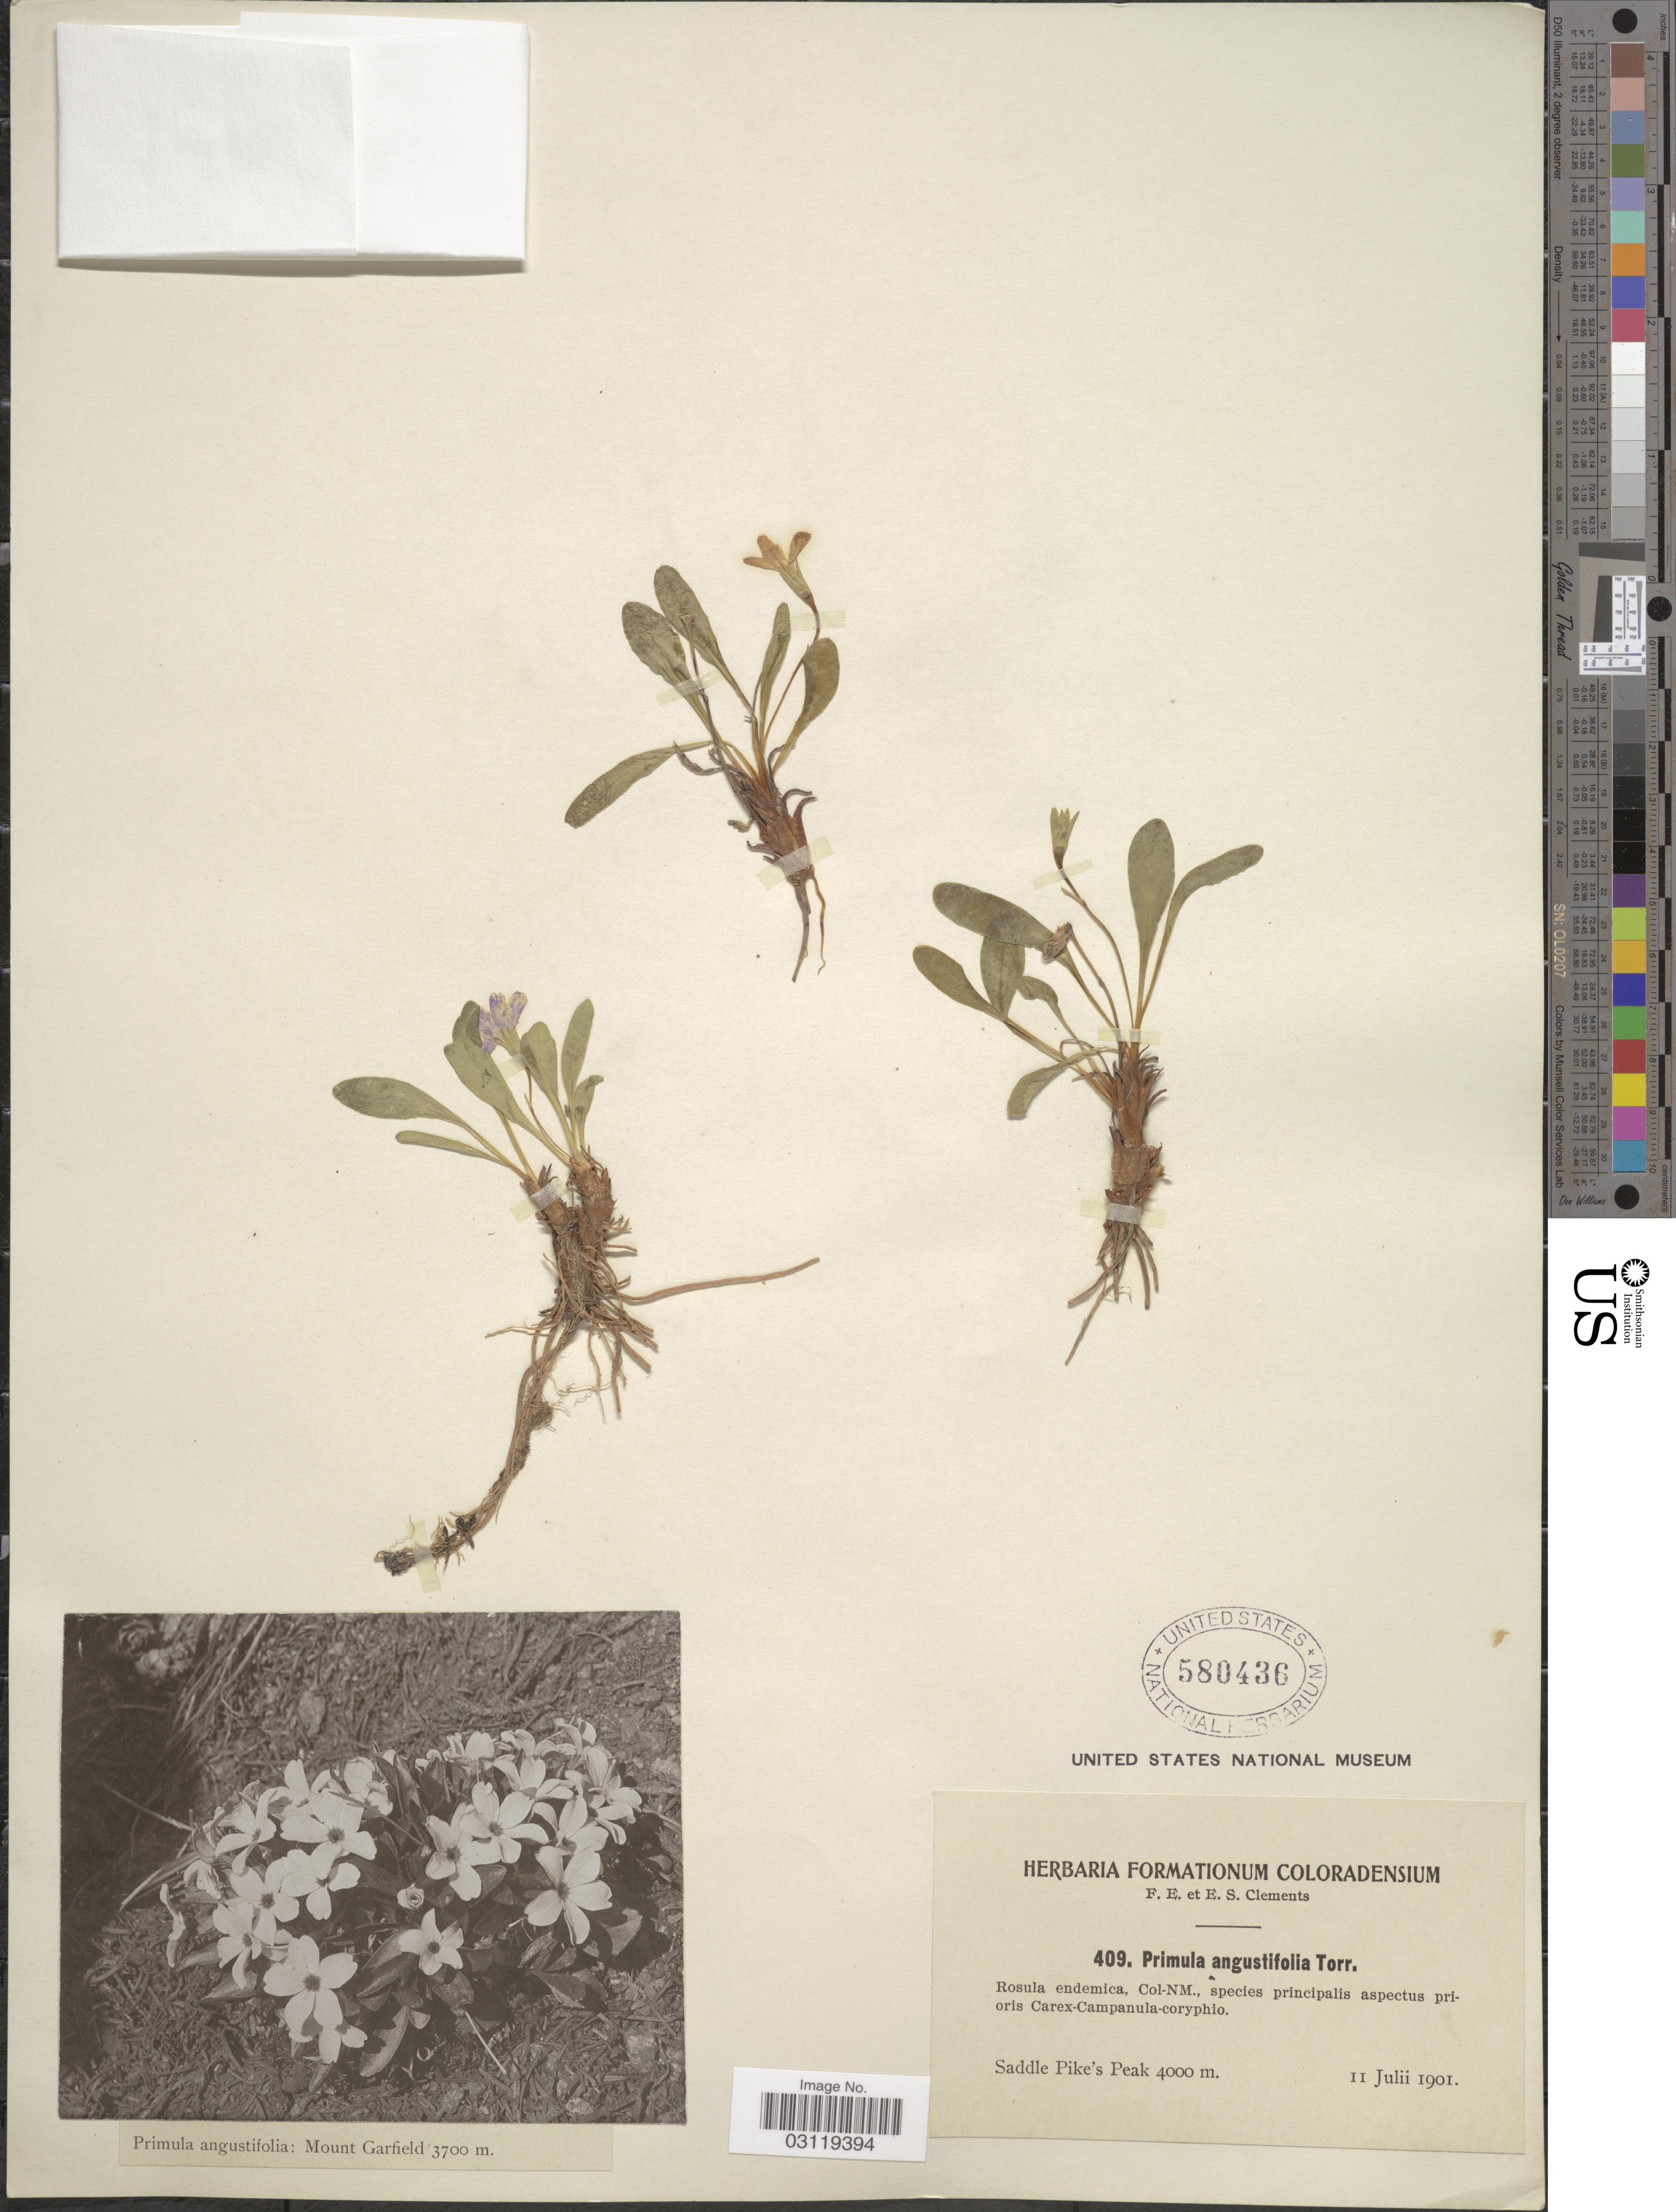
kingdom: Plantae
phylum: Tracheophyta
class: Magnoliopsida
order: Ericales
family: Primulaceae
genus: Primula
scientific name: Primula angustifolia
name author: Torr.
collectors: F. E. Clements & E. S. Clements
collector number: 409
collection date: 1901-07-11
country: United States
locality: Col-NM. Saddle Pike's Peak.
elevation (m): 4000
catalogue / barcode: US 580436